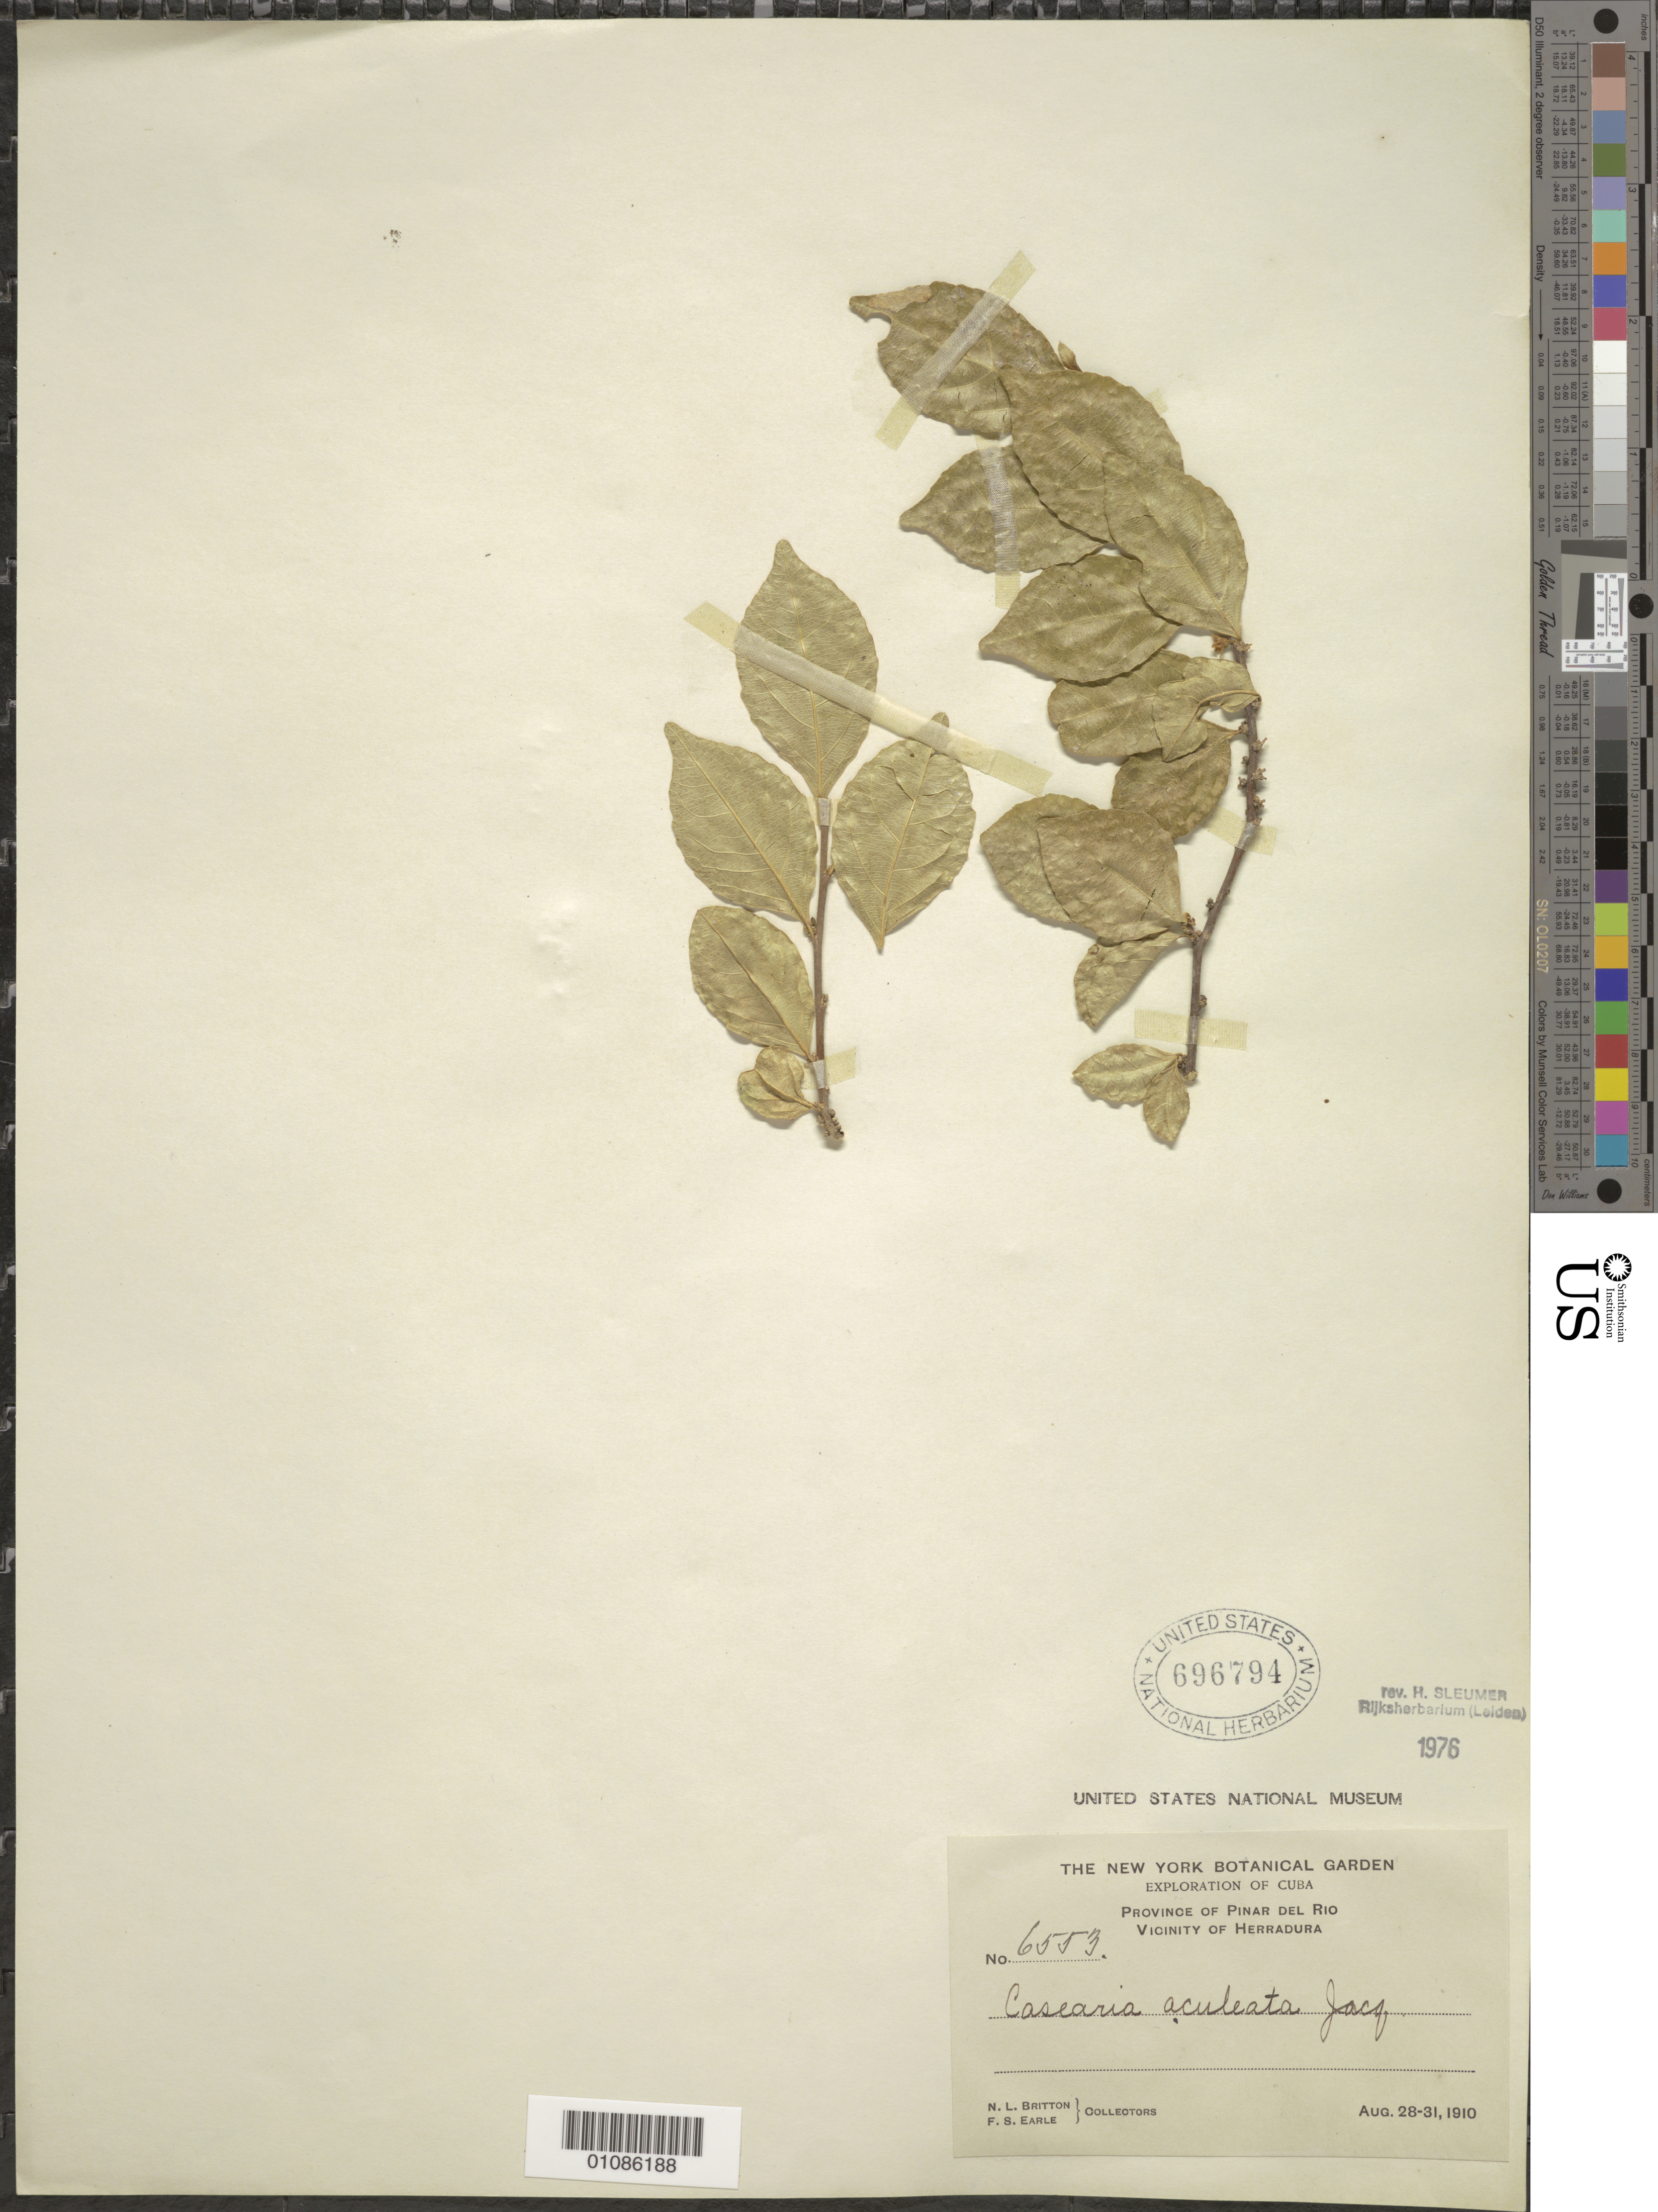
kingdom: Plantae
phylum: Tracheophyta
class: Magnoliopsida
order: Malpighiales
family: Salicaceae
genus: Casearia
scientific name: Casearia aculeata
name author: Jacq.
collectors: N. Britton & F. S. Earle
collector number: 6553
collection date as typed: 28 Aug 1910 to 31 Aug 1910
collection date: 1910-08-28/1910-08-31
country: Cuba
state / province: Pinar del Rio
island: Cuba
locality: Pinar del Rio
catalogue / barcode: US 696794